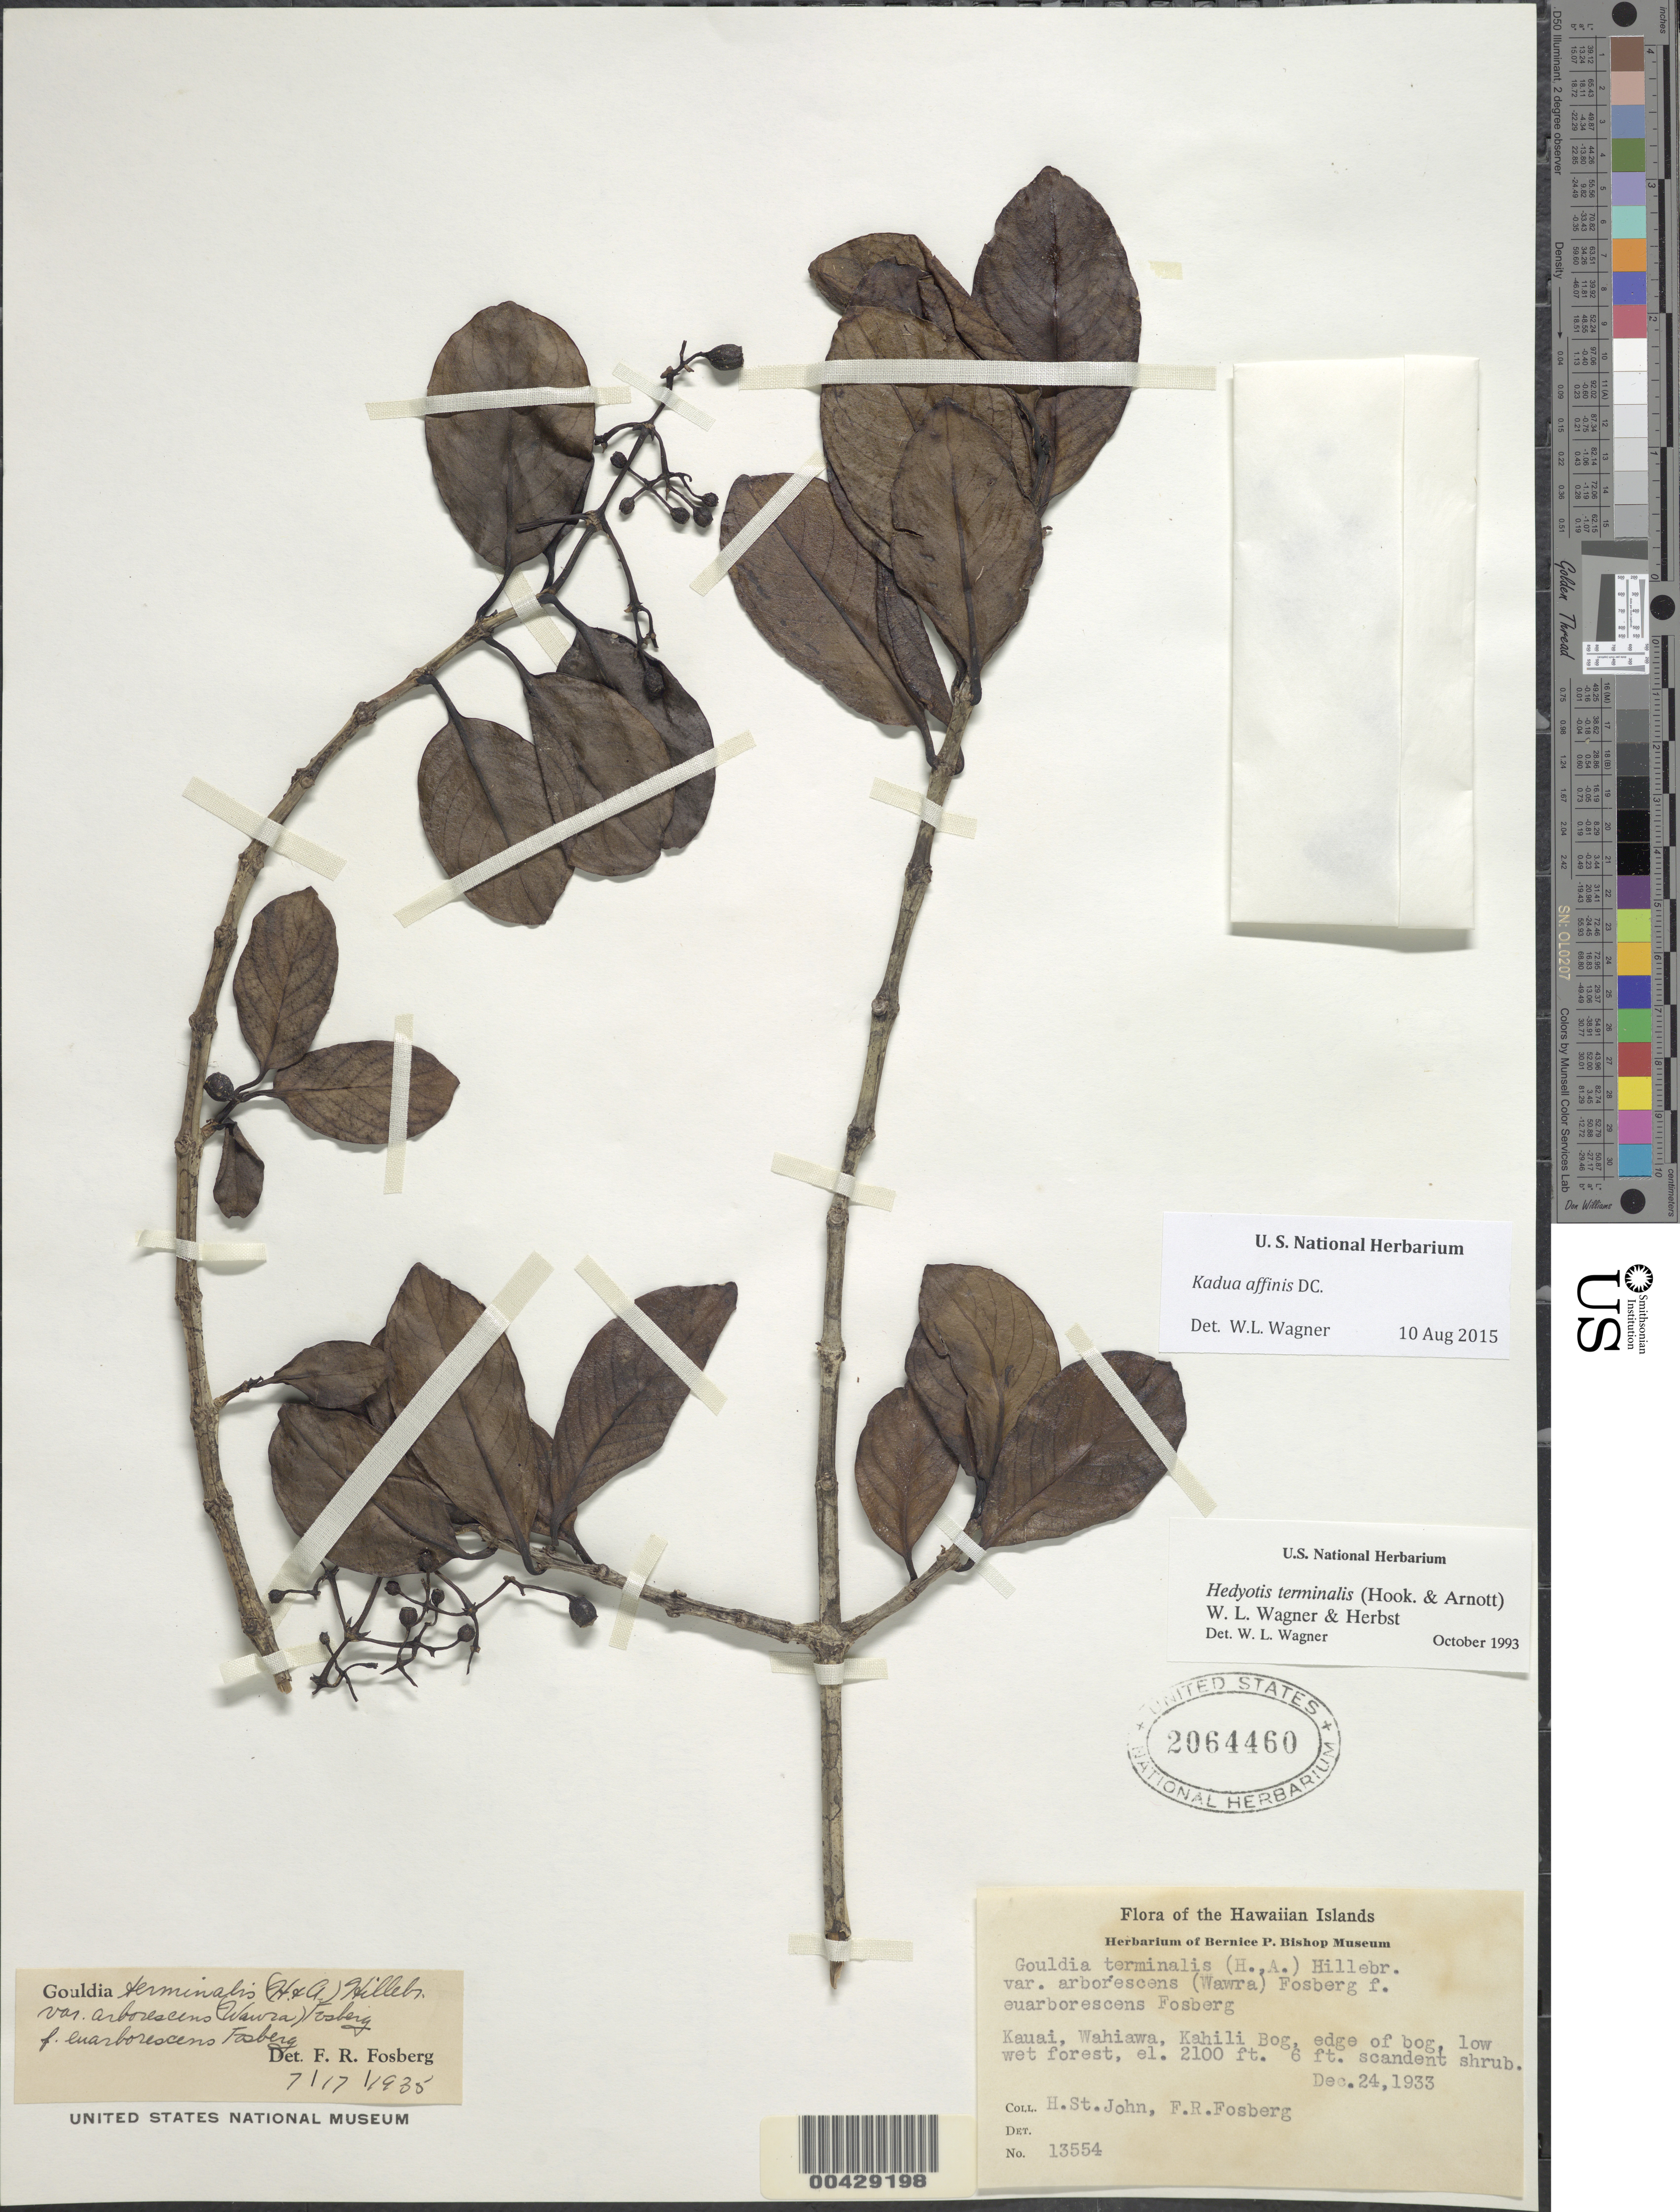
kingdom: Plantae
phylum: Tracheophyta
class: Magnoliopsida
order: Gentianales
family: Rubiaceae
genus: Kadua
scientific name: Kadua affinis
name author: DC.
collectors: H. St. John & F. R. Fosberg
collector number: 13554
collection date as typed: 24 Dec 1933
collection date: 1933-12-24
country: United States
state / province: Hawaii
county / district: Kauai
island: Kaua'i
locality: Wahiawa, Kahili Bog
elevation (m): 640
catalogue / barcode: US 2064460